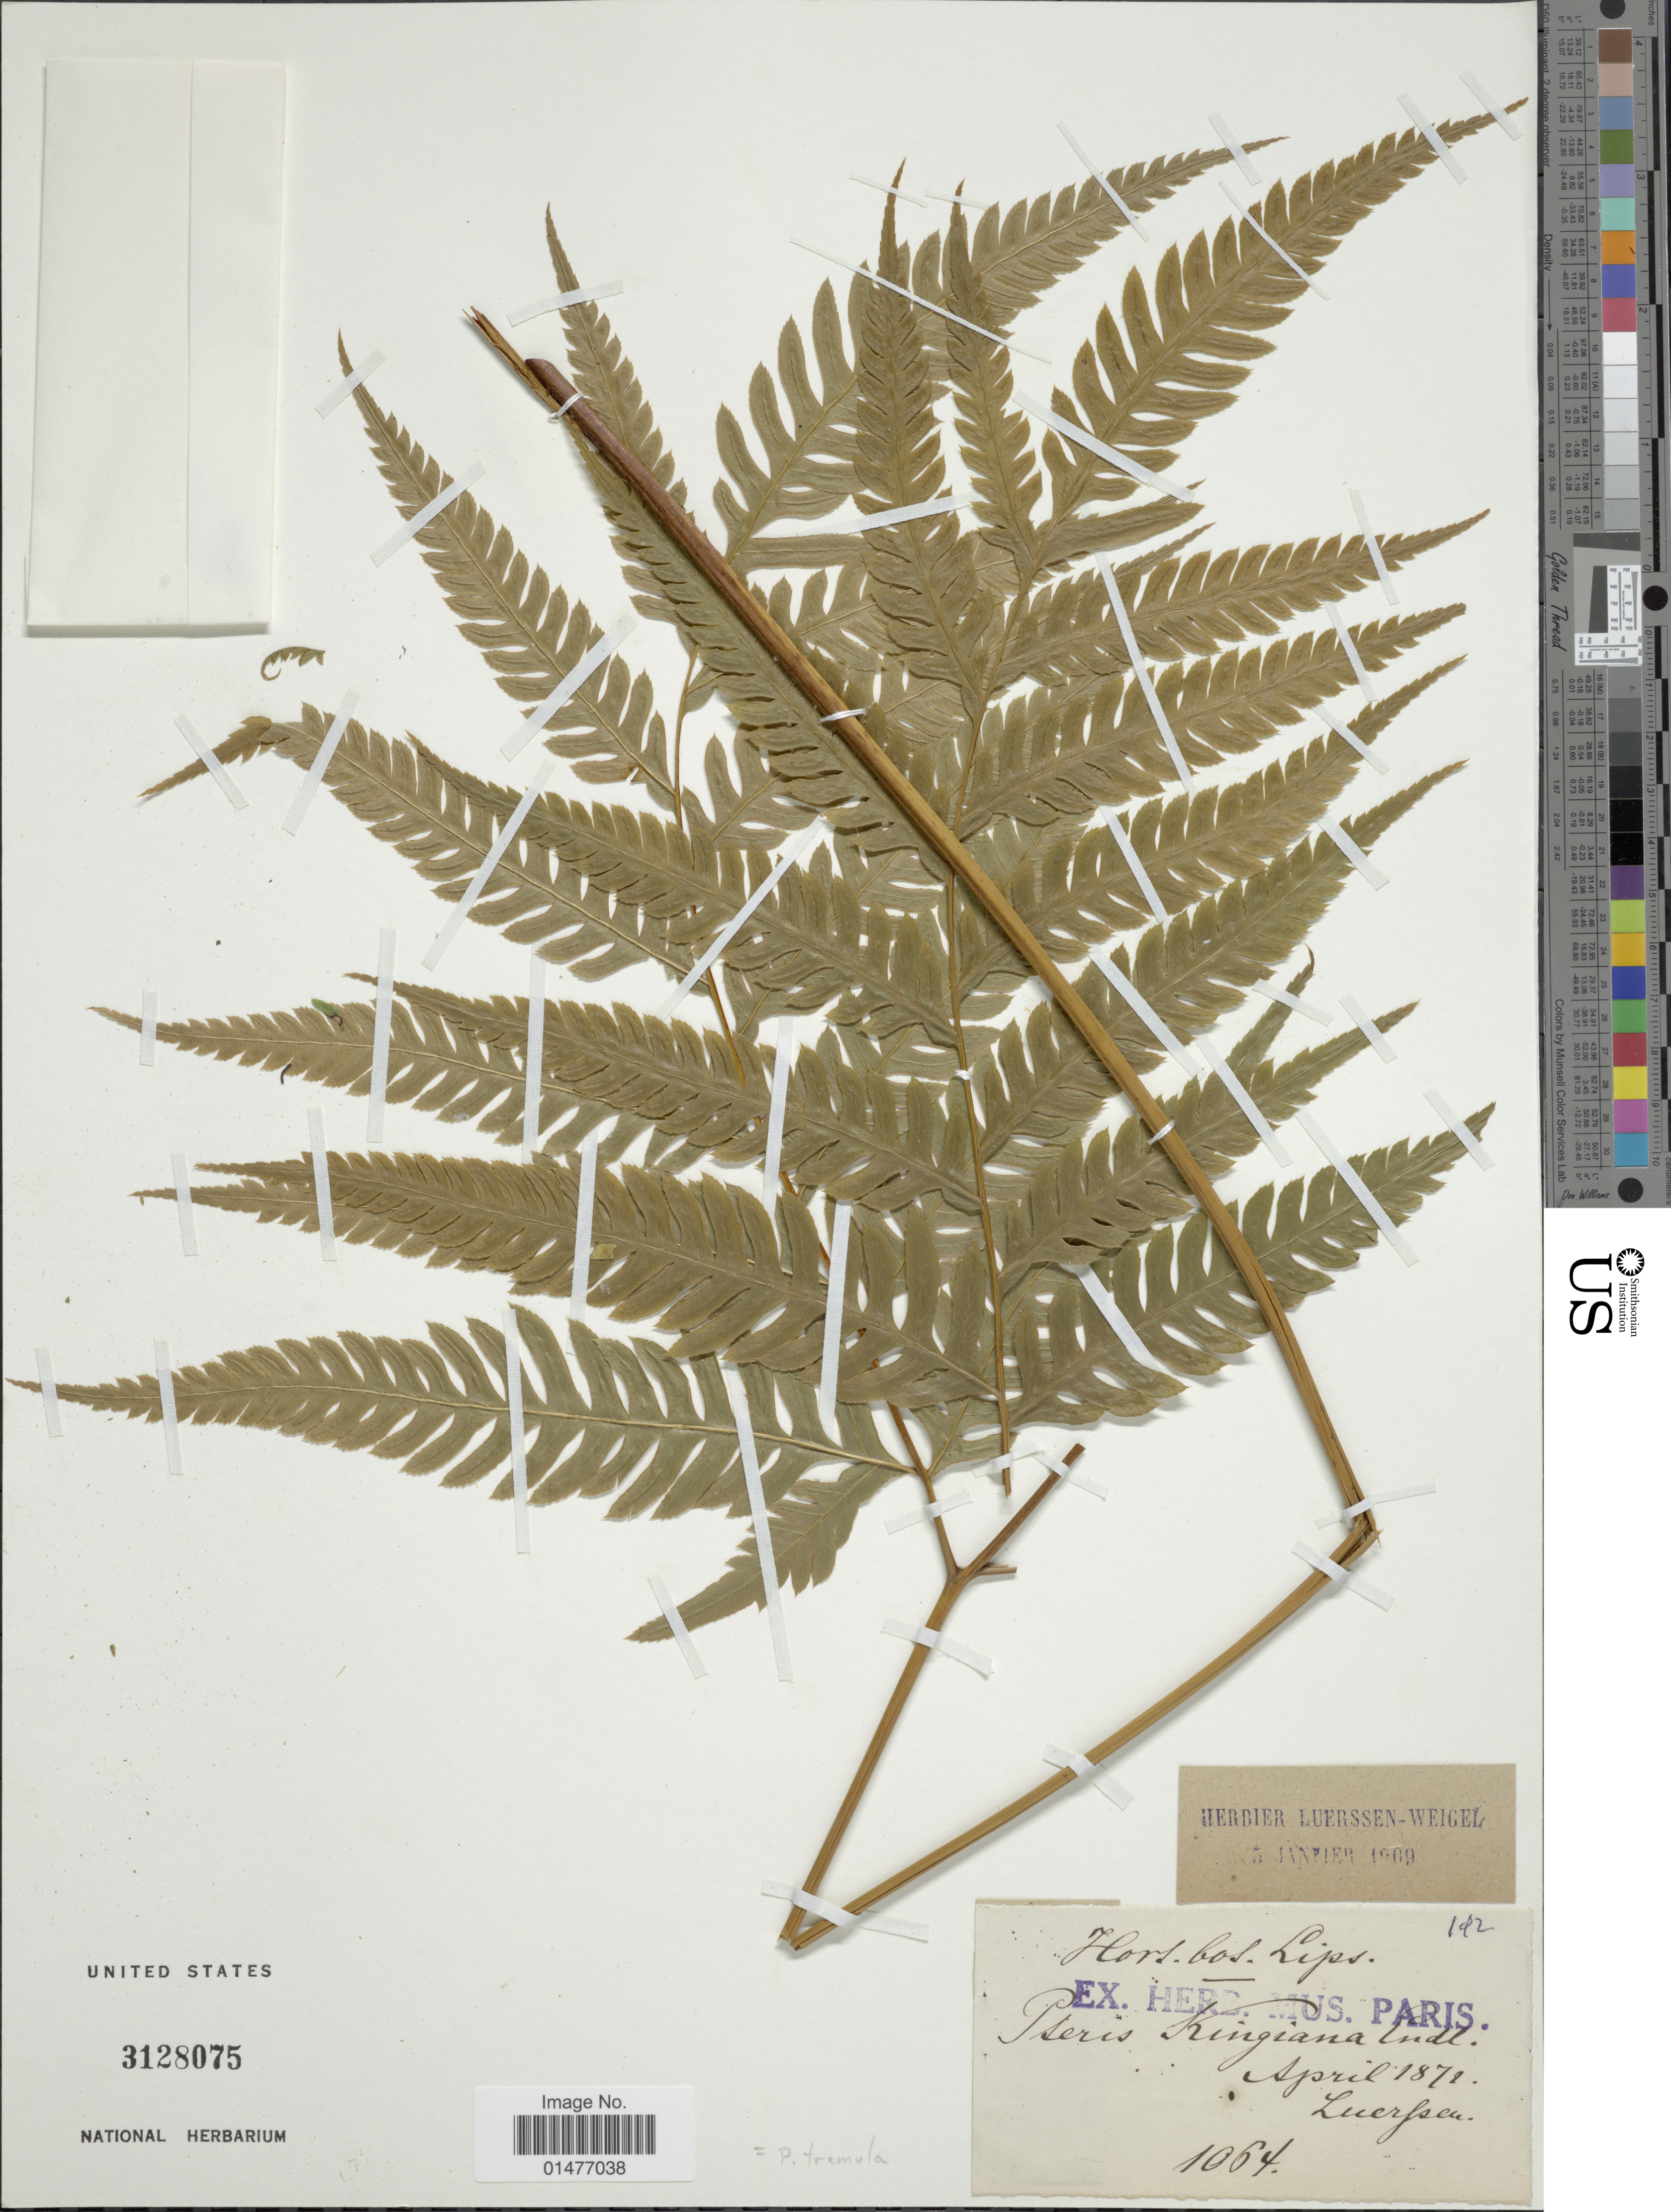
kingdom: Plantae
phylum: Tracheophyta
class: Polypodiopsida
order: Polypodiales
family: Pteridaceae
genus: Pteris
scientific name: Pteris tremula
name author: R. Br.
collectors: Luerssen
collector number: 1064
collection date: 1871-07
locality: Hort Bot. Lips [unsure placement]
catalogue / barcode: US 3128075